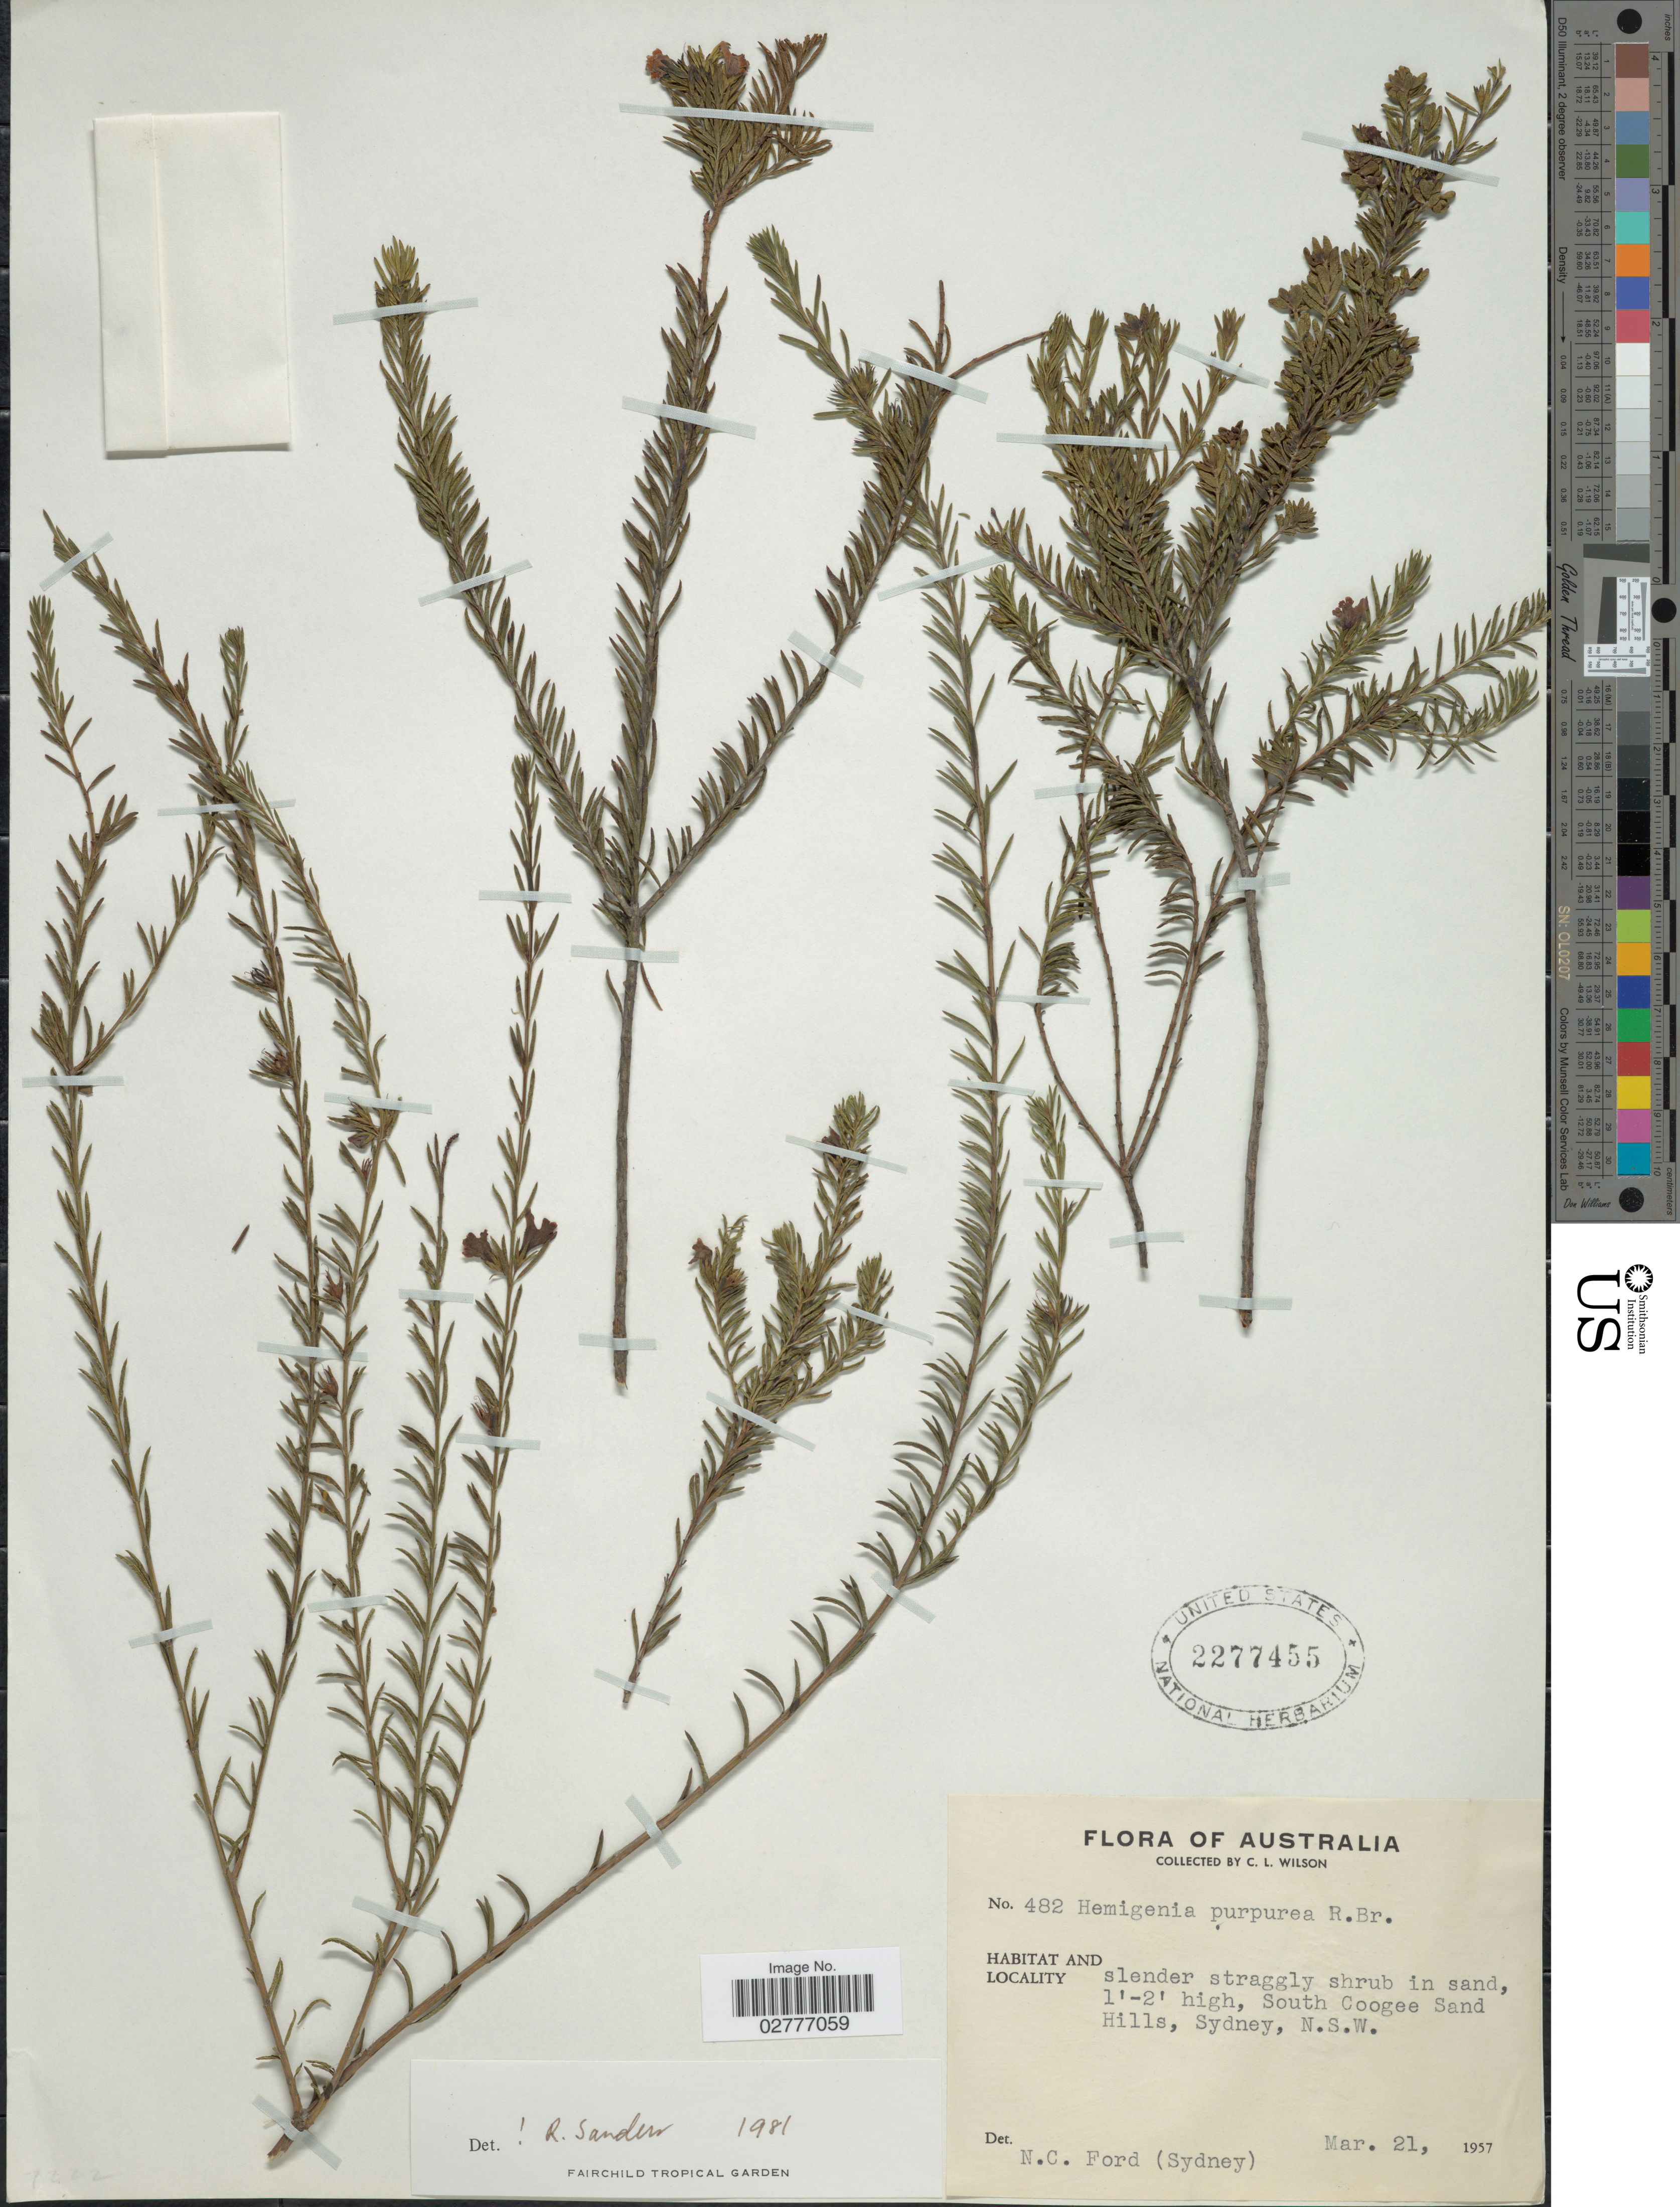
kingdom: Plantae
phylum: Tracheophyta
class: Magnoliopsida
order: Lamiales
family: Lamiaceae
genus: Hemigenia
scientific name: Hemigenia purpurea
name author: R. Br.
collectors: C. L. Wilson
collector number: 482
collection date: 1957-03-21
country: Australia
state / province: New South Wales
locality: South Coogee Sand Hills, Sydney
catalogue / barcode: US 2277455